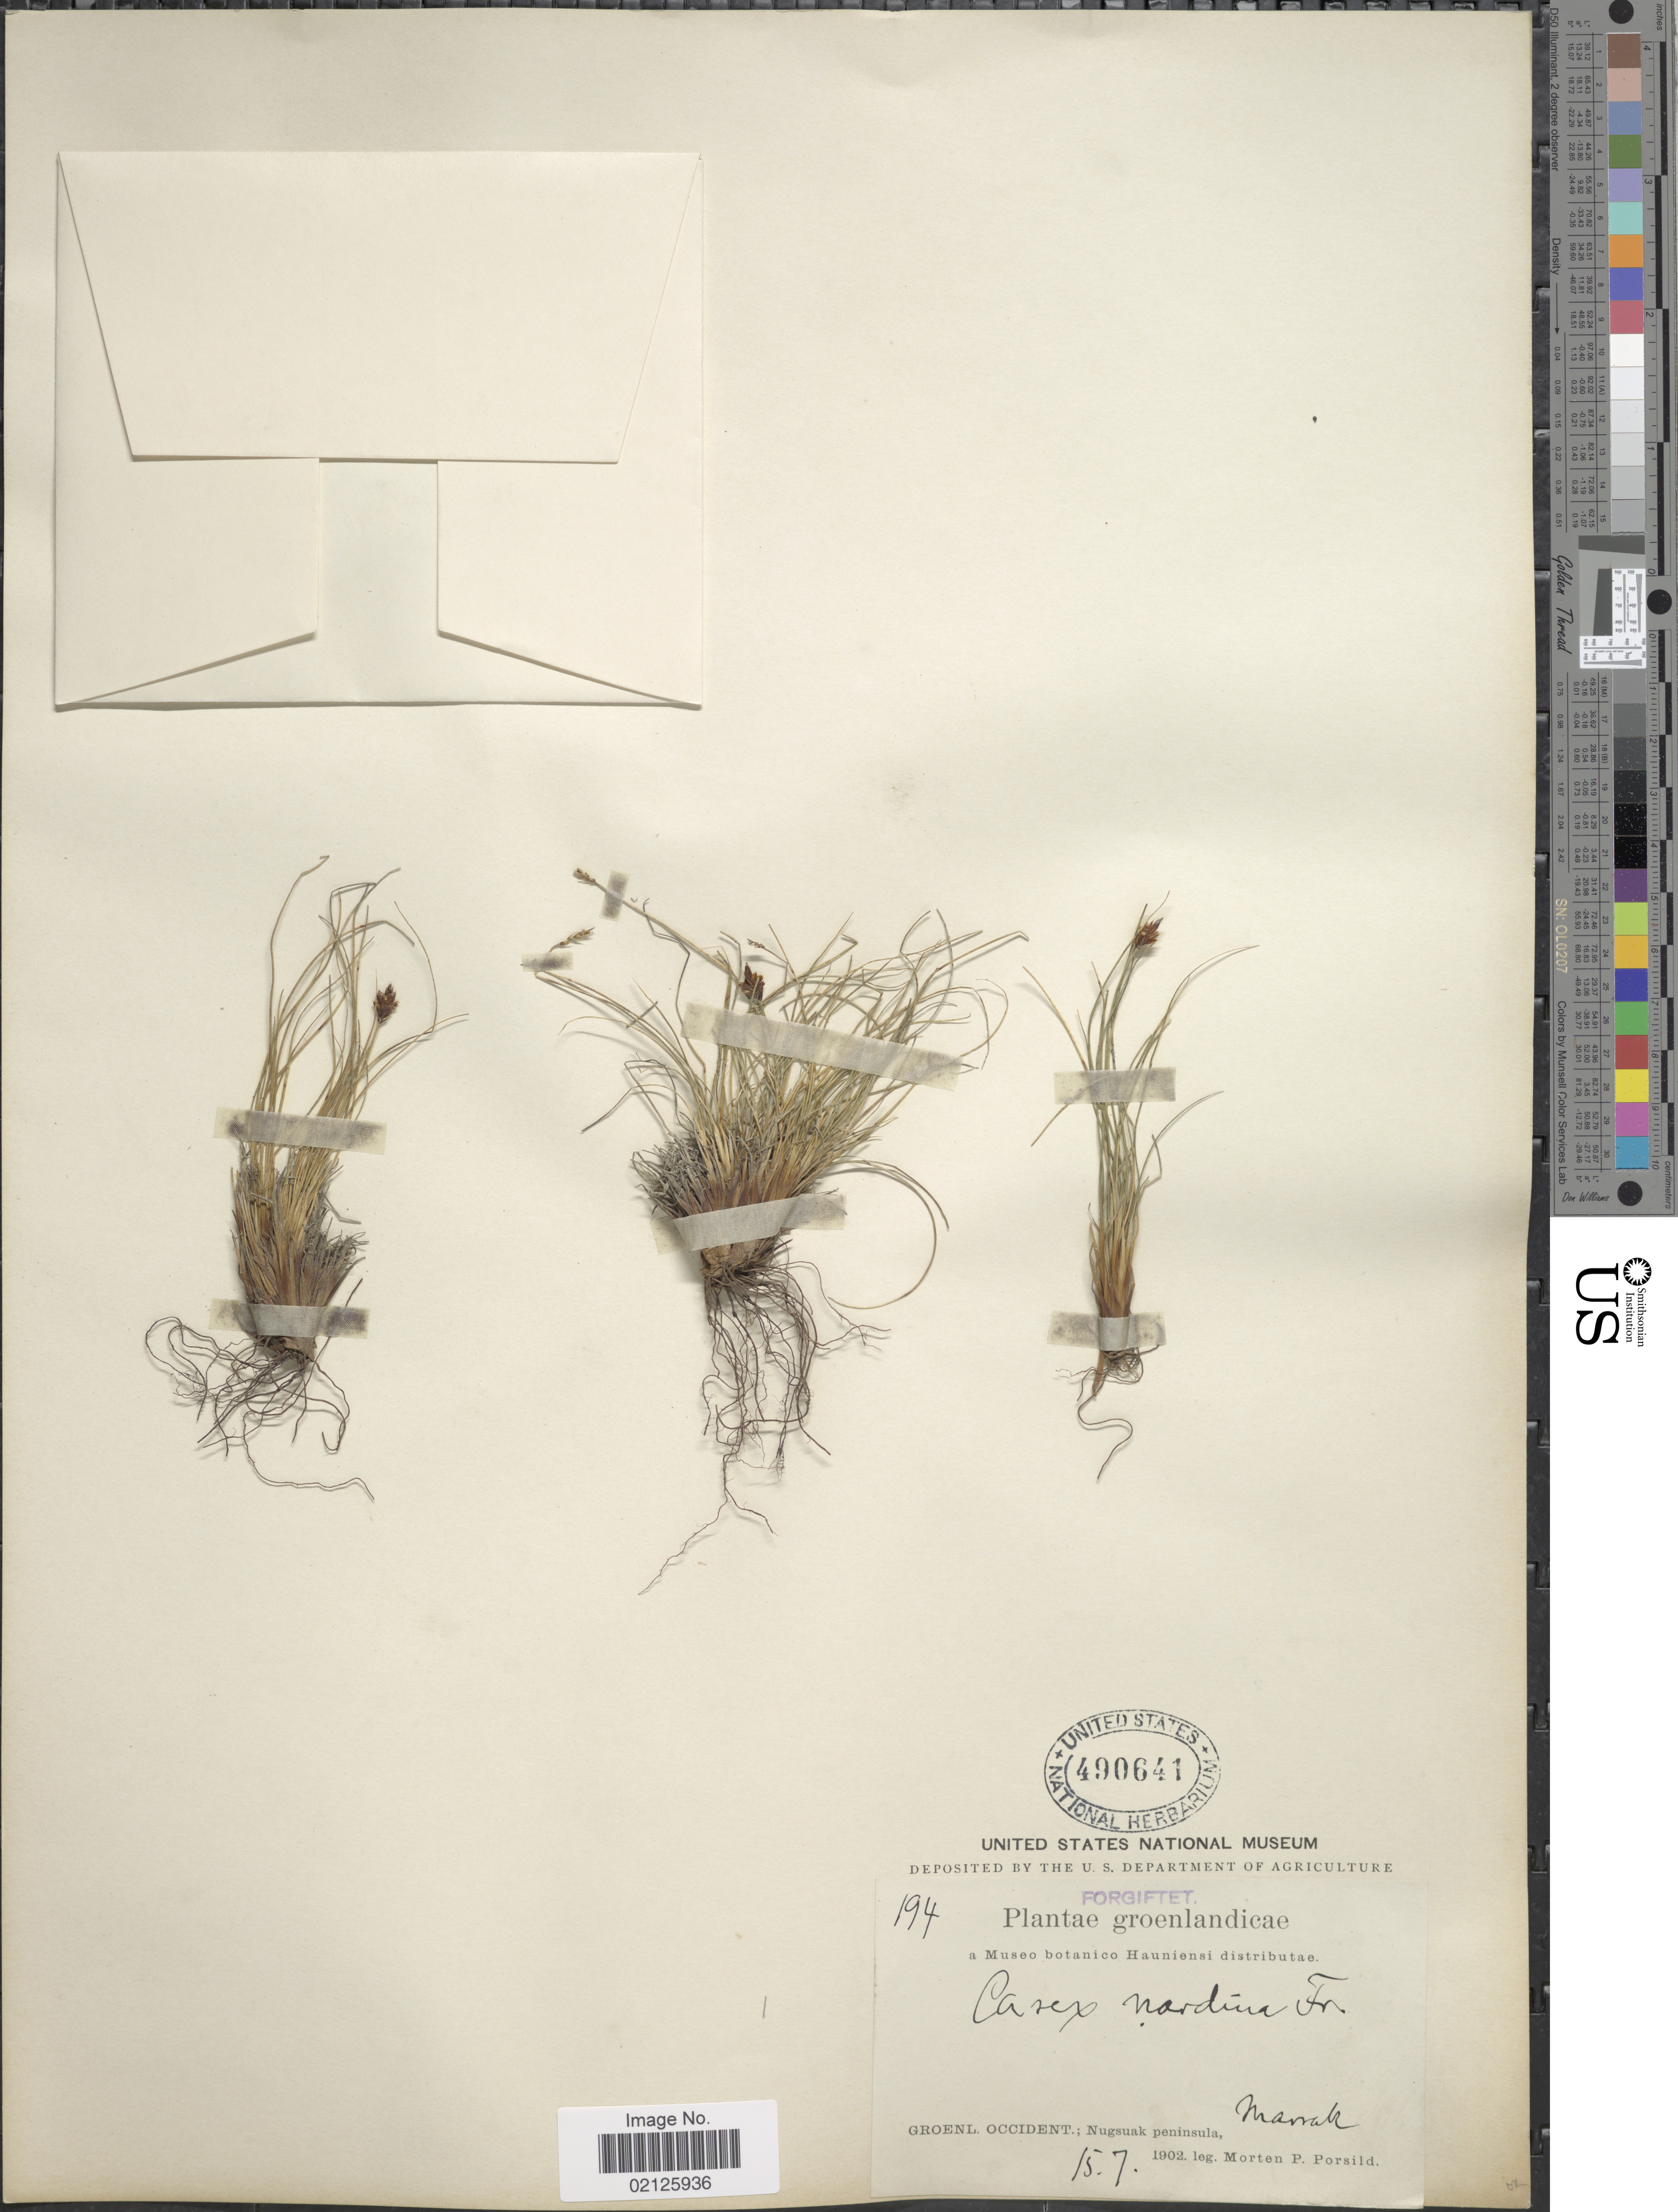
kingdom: Plantae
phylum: Tracheophyta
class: Liliopsida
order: Poales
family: Cyperaceae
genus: Carex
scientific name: Carex nardina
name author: (Hornem.) Fr.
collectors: M. P. Porsild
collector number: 194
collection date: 1902-07-15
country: Greenland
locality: Groenl occident; Nugusuak peninsula, Mavrah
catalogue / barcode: US 490641